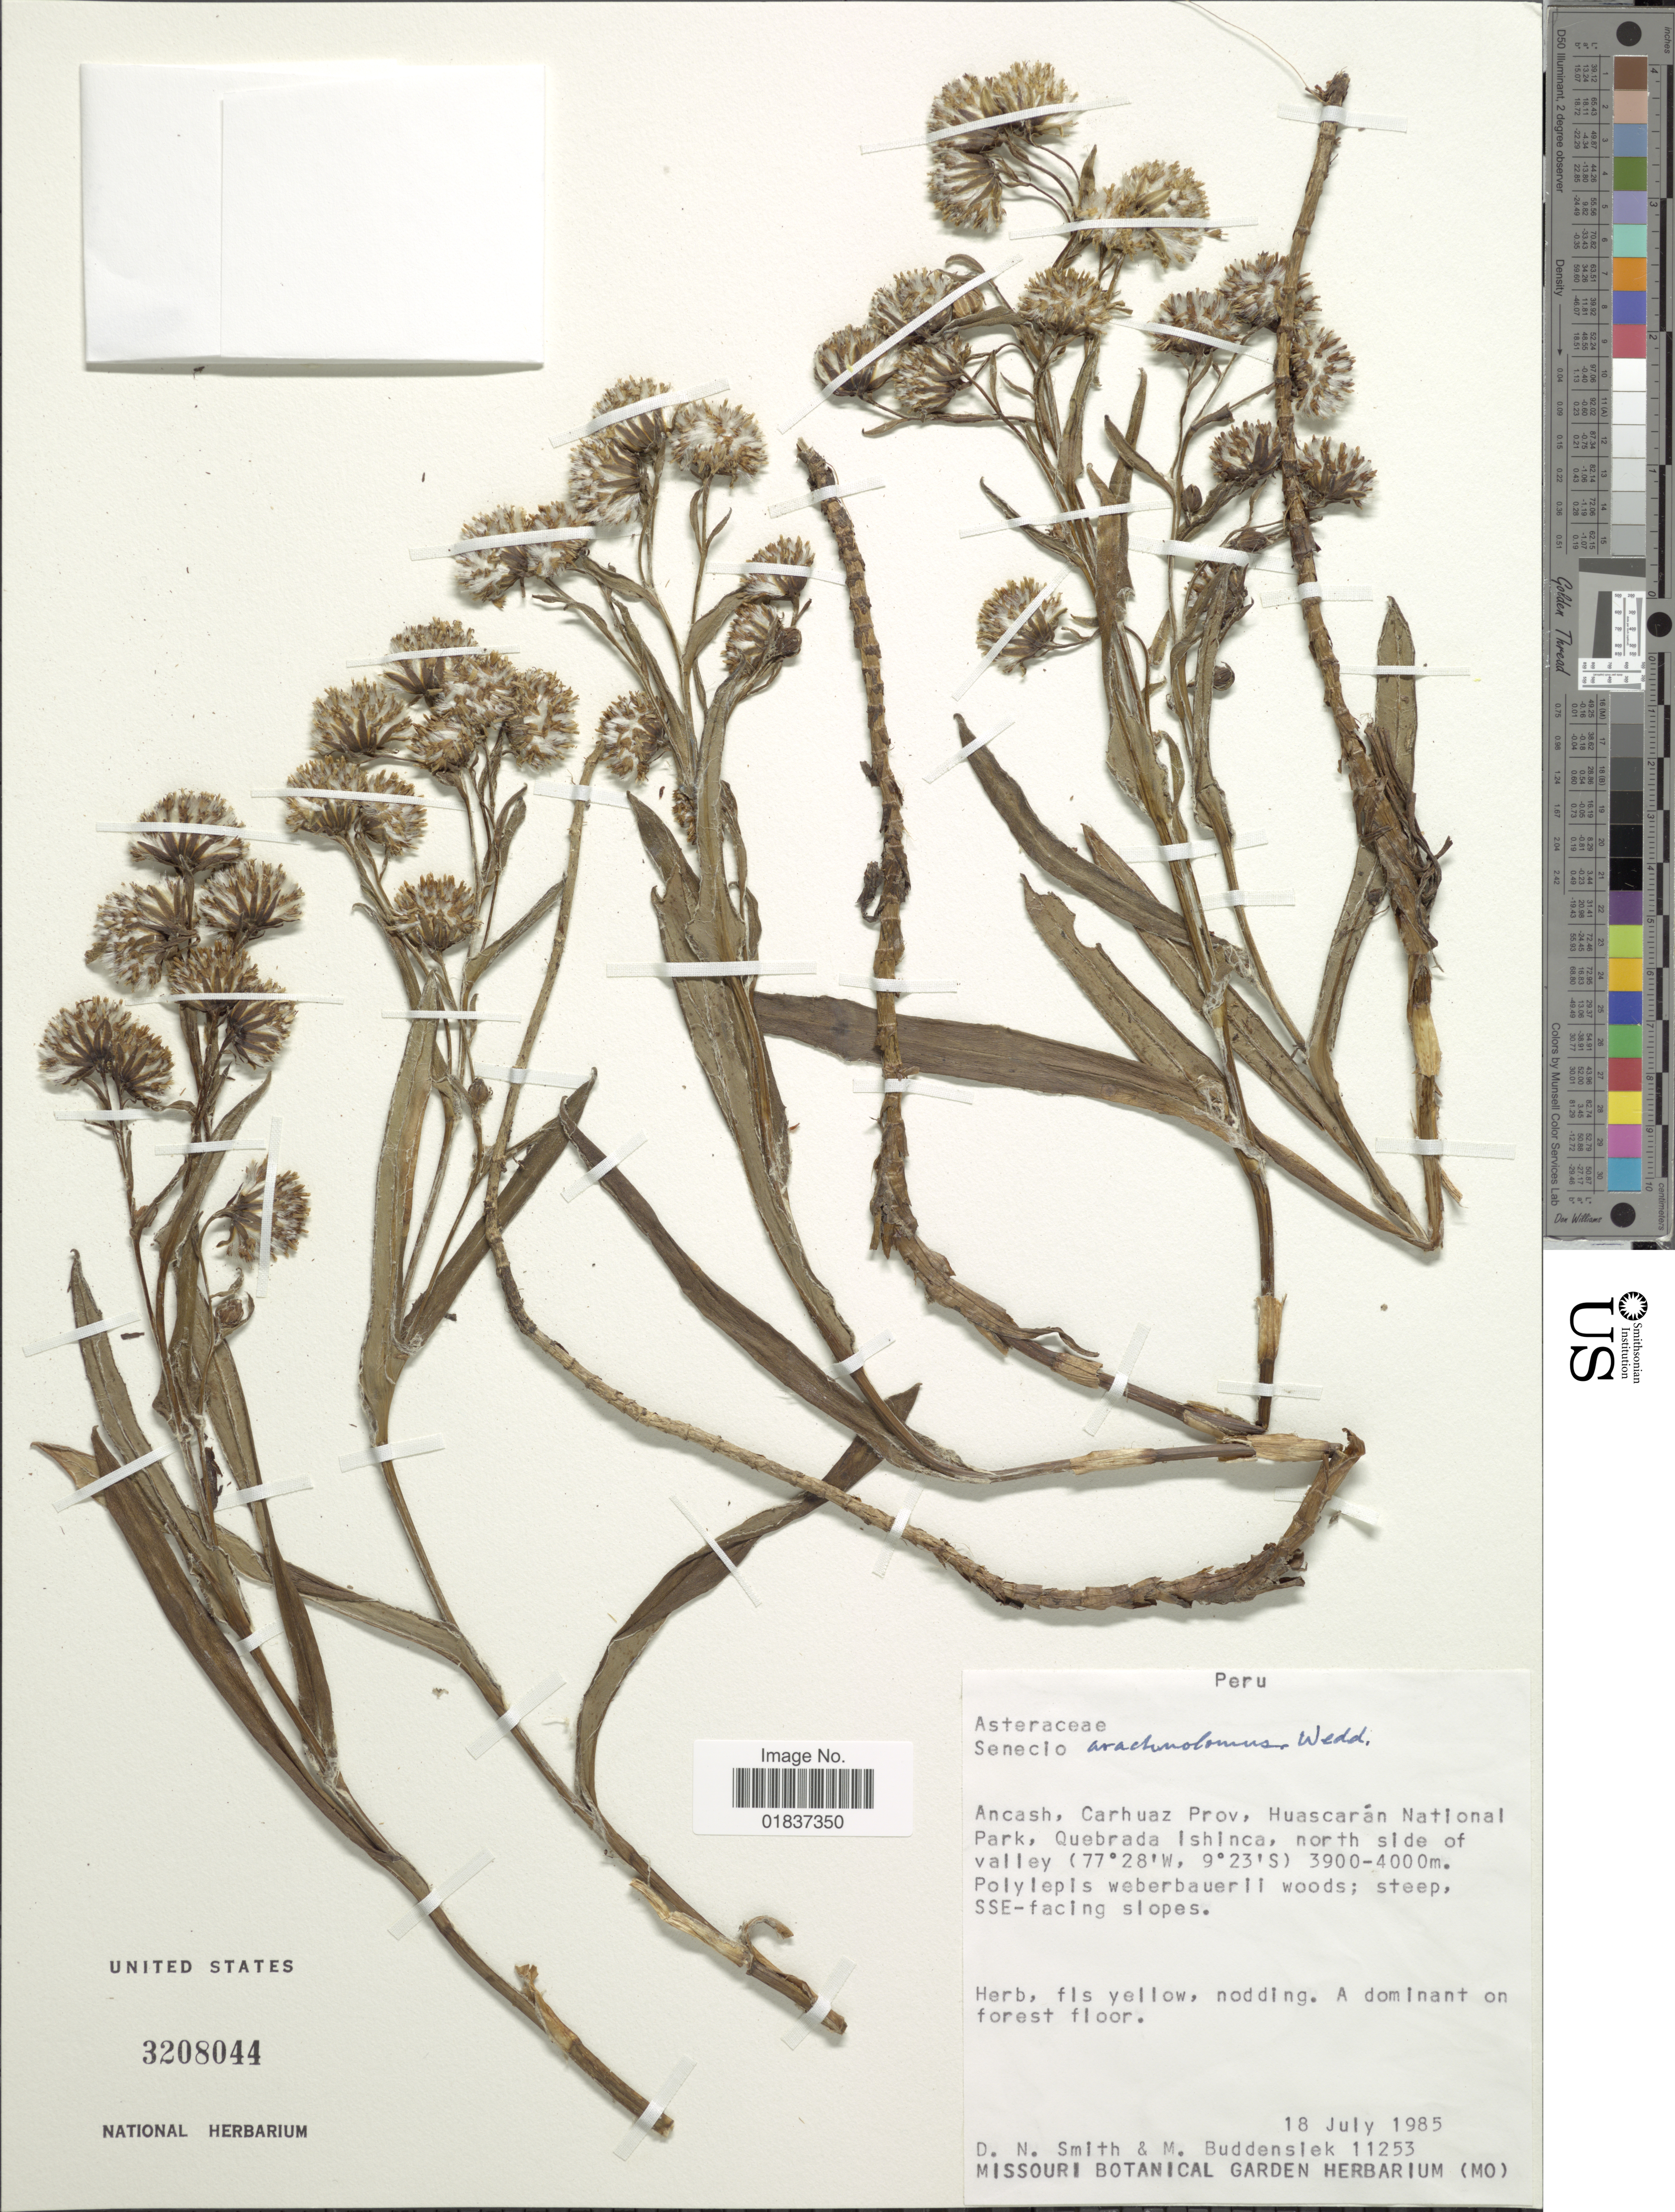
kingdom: Plantae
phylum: Tracheophyta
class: Magnoliopsida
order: Asterales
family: Asteraceae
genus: Senecio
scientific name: Senecio arachnolomus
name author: Wedd.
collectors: D. Smith & M. Buddensiek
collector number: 11253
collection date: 1985-07-18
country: Peru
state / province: Ancash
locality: Ancash, Carhuaz Prov, Huascaran National Park, Quebrada Ishinca, north side of valley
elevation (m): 3900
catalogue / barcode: US 3208044